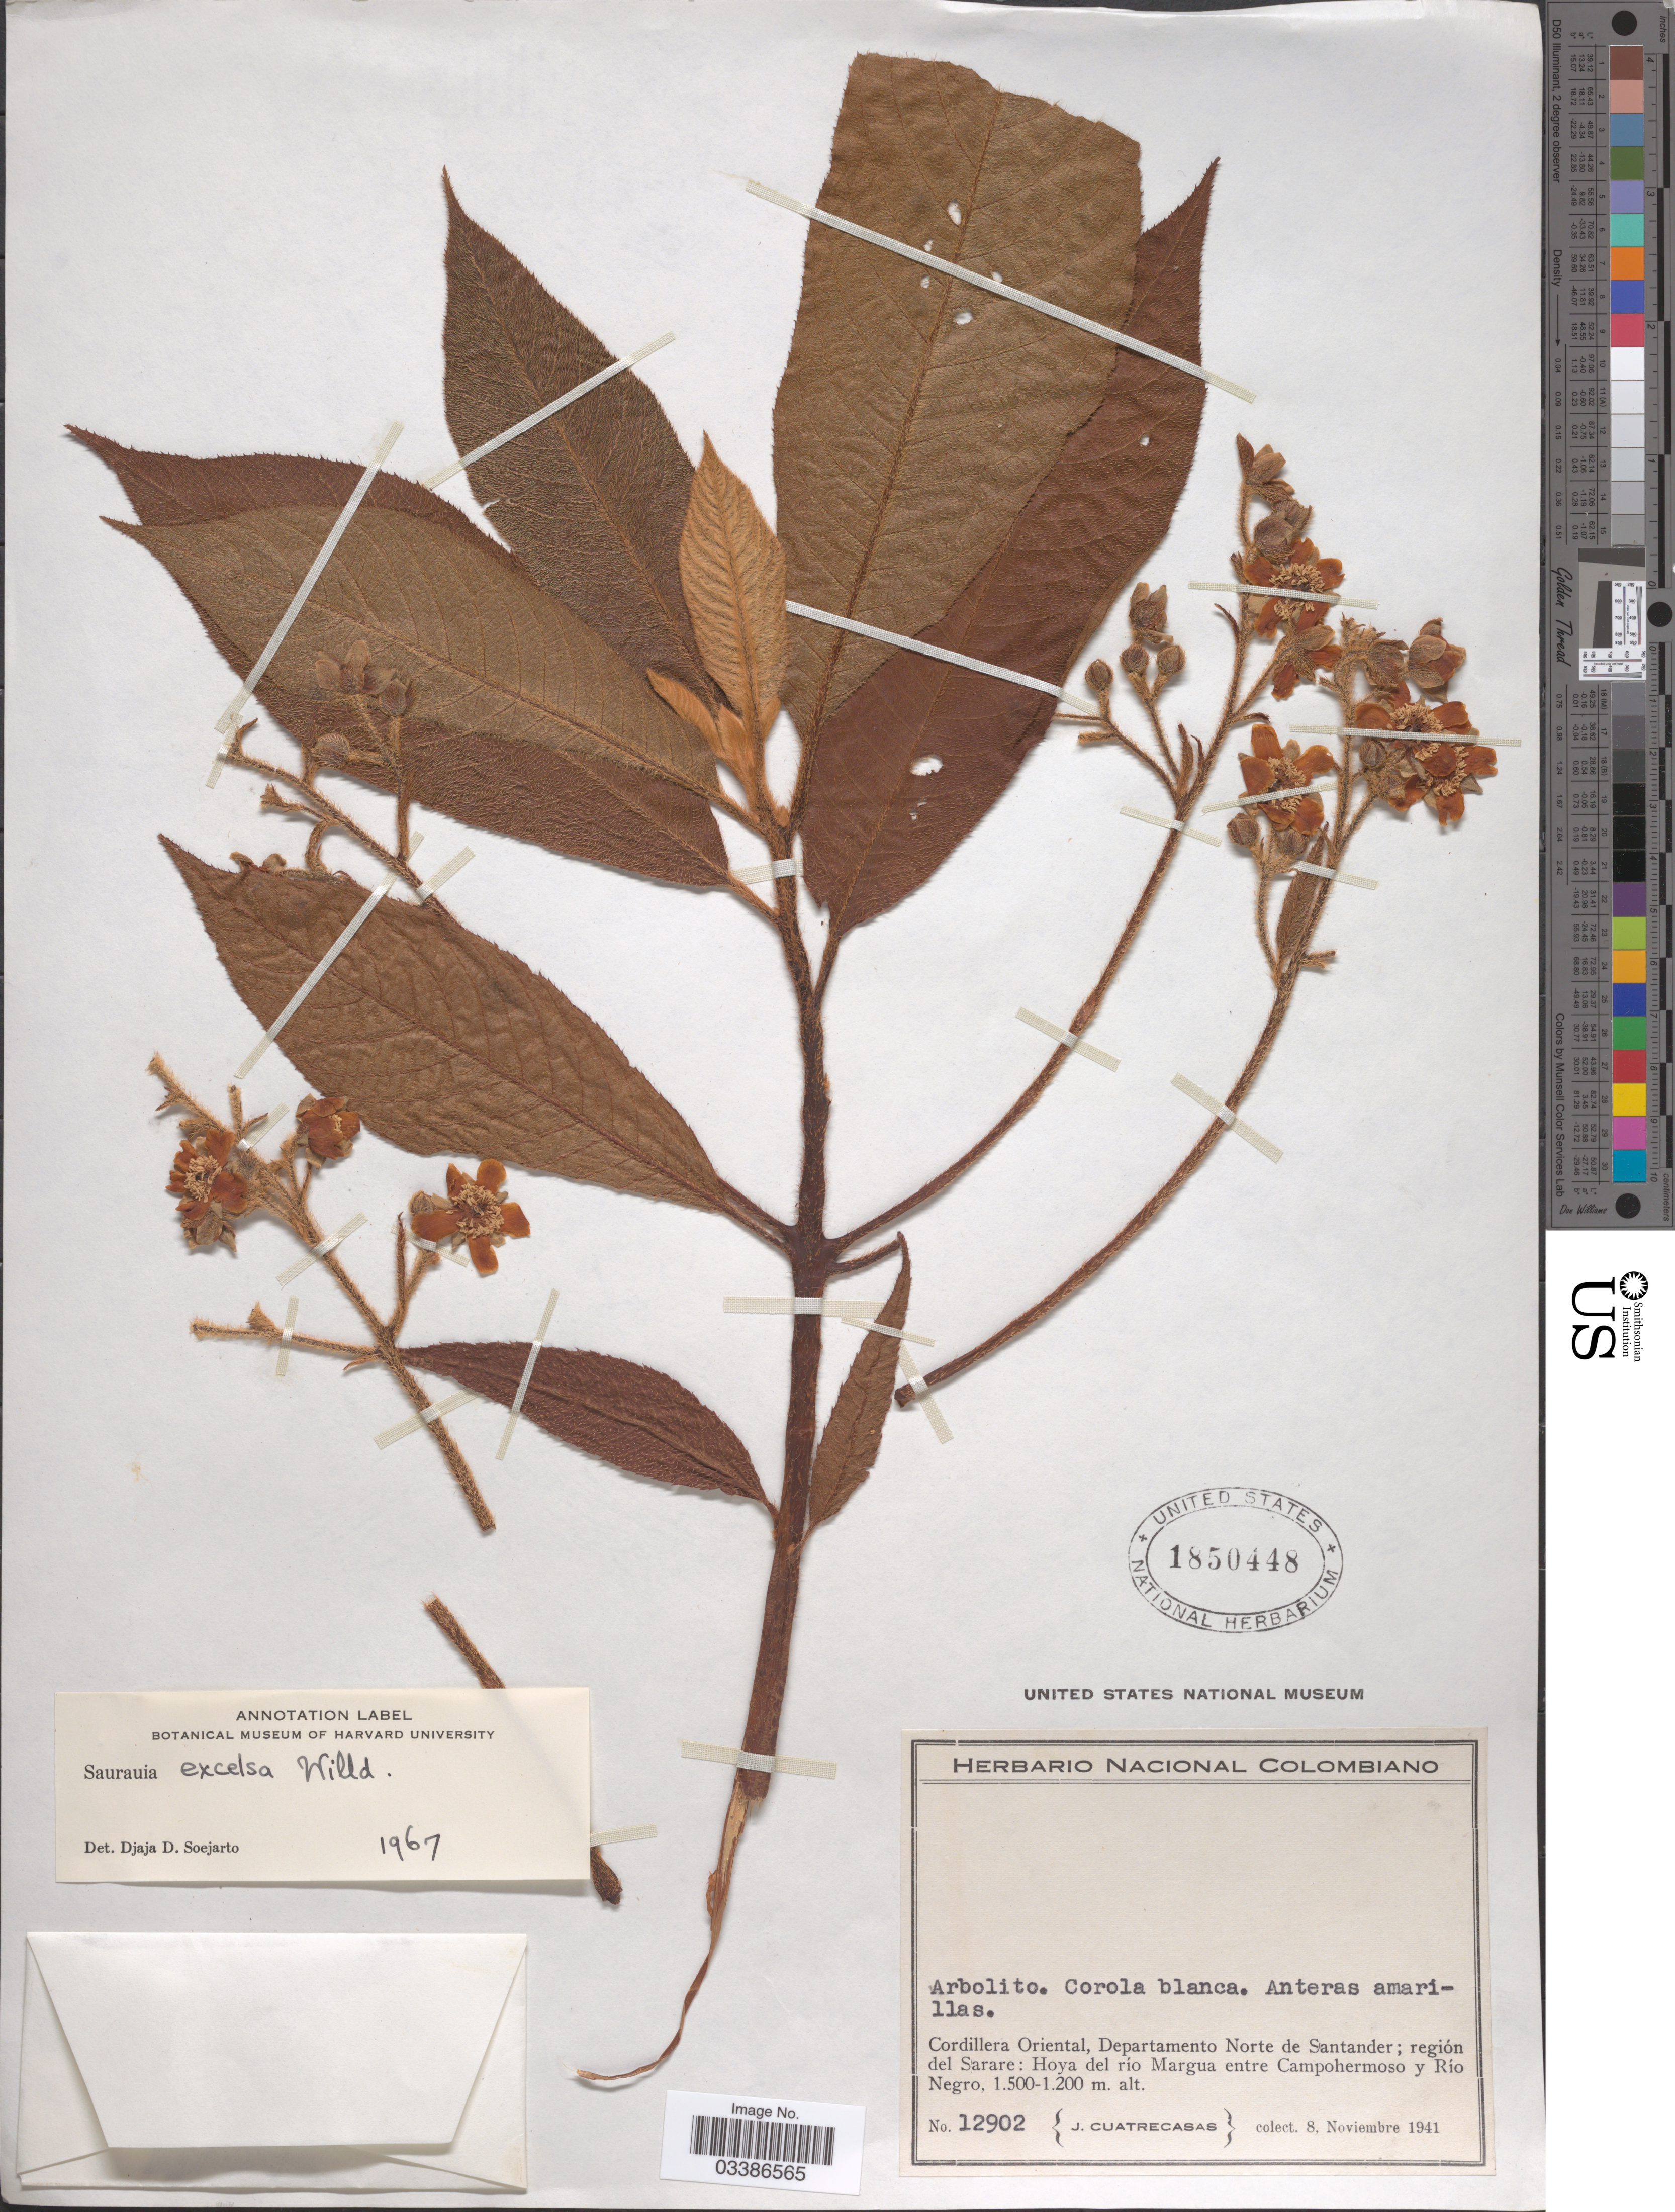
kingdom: Plantae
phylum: Tracheophyta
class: Magnoliopsida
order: Ericales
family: Actinidiaceae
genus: Saurauia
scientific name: Saurauia excelsa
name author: Willd.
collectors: J. Cuatrecasas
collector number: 12902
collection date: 1941-11-08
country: Colombia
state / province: Norte de Santander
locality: Cordillera Oriental, Departamento Norte de Santander; región del Sarare: Hoya del río Margua entre Campohermoso y Río Negro.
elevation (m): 1200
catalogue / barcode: US 1850448